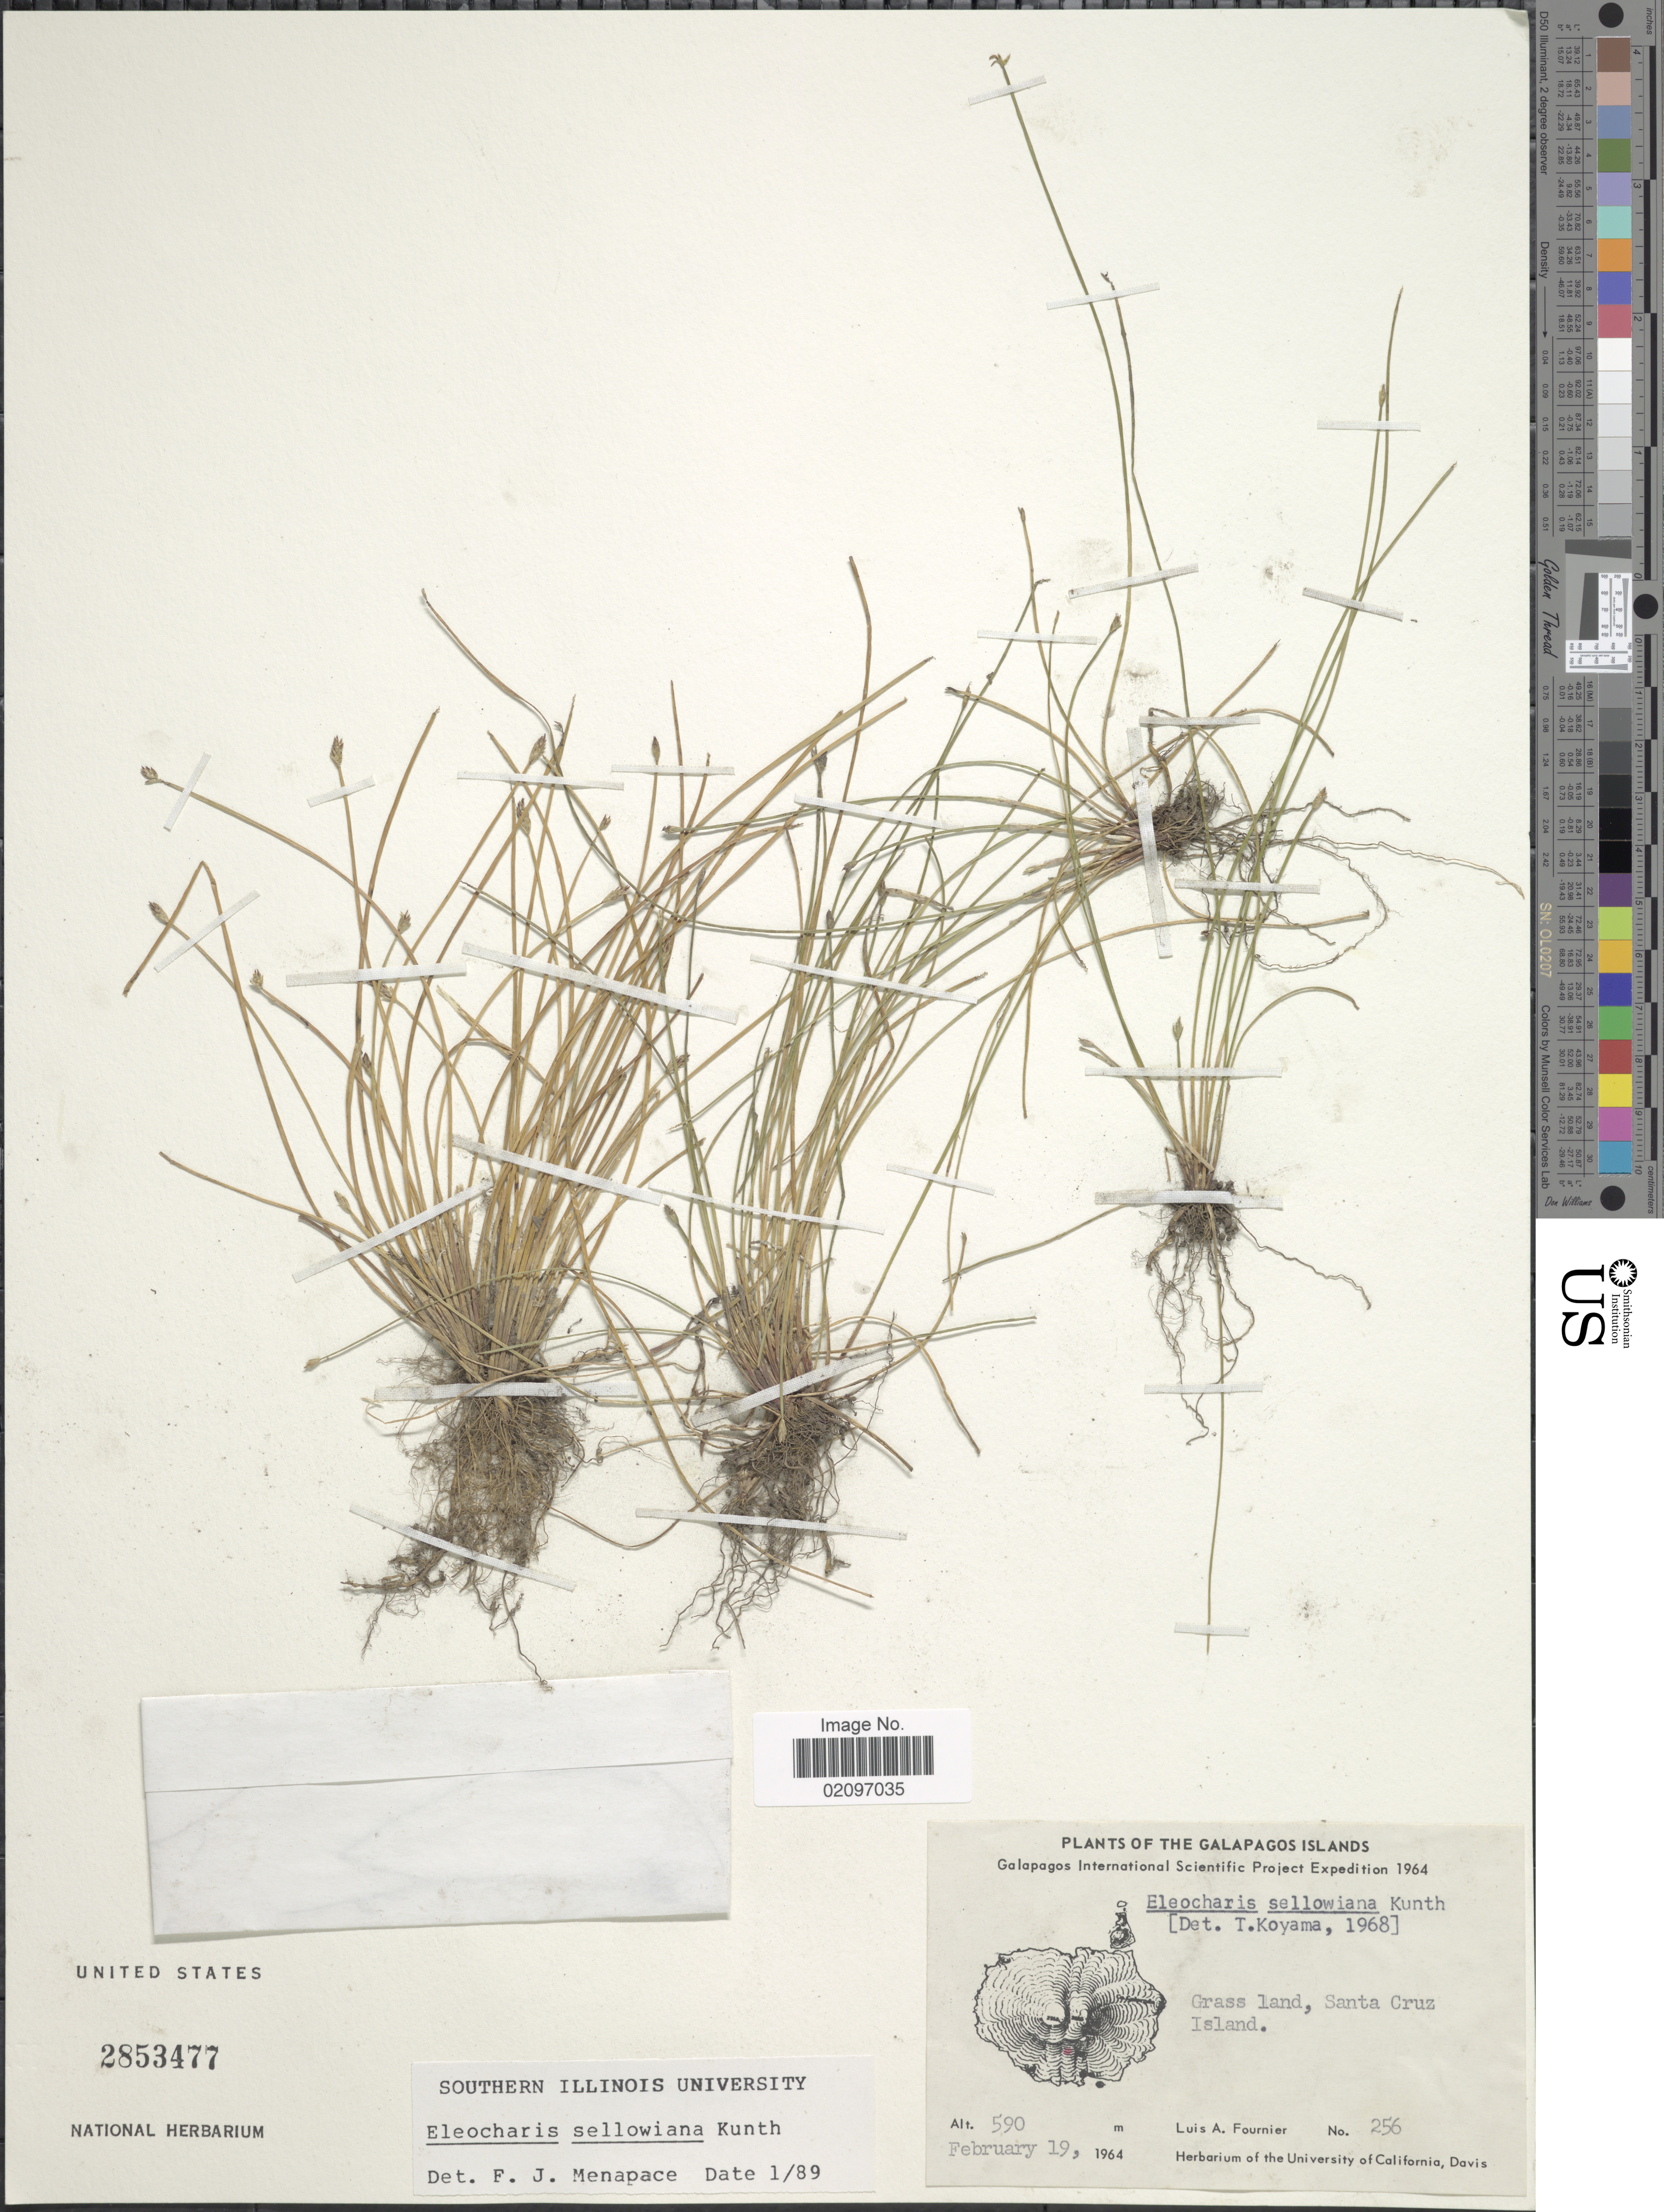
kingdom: Plantae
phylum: Tracheophyta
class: Liliopsida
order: Poales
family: Cyperaceae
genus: Eleocharis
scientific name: Eleocharis sellowiana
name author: Kunth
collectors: L. A. Fournier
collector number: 256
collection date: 1964-02-19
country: Ecuador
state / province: Colón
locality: Galapagos Islands. Grass land, Santa Cruz Island.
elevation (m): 590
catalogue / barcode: US 2853477